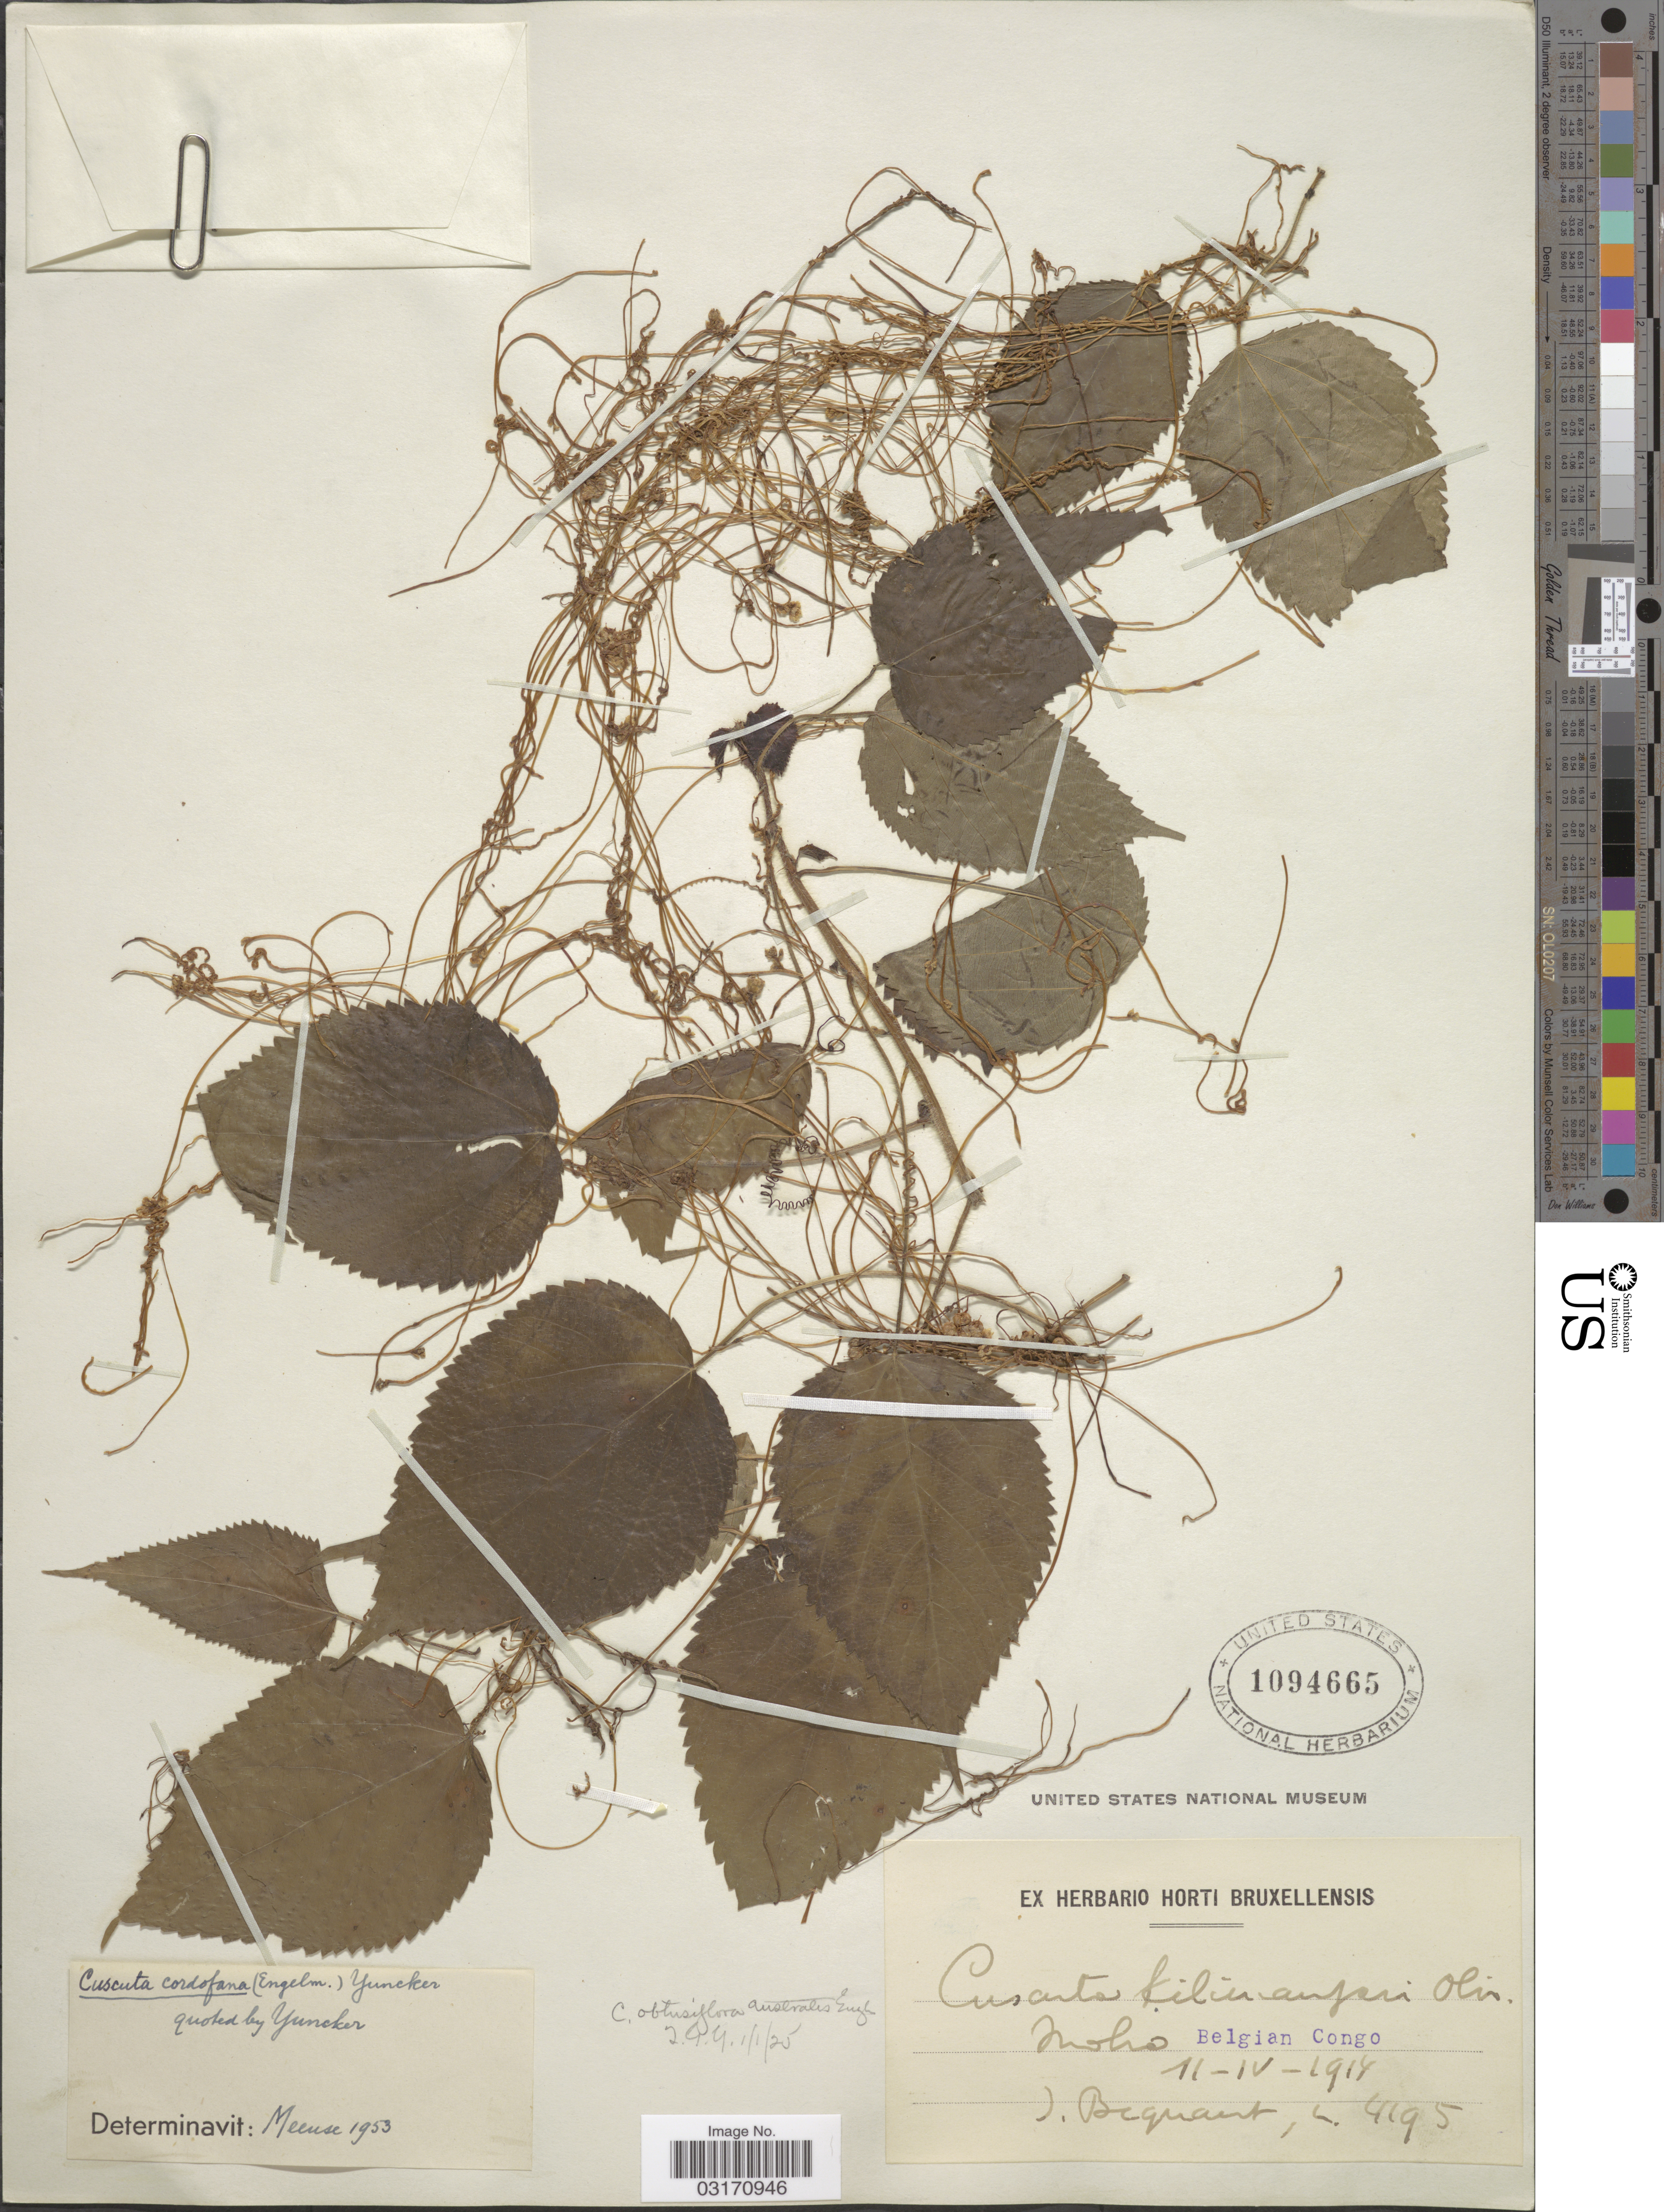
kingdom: Plantae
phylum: Tracheophyta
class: Magnoliopsida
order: Solanales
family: Convolvulaceae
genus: Cuscuta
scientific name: Cuscuta cordofana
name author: (Engelm.) Yunck.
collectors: J. Becquaert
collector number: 4195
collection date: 1914-04-11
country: Congo, Democratic Republic of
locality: Moho [interpreted], Belgian Congo.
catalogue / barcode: US 1094665